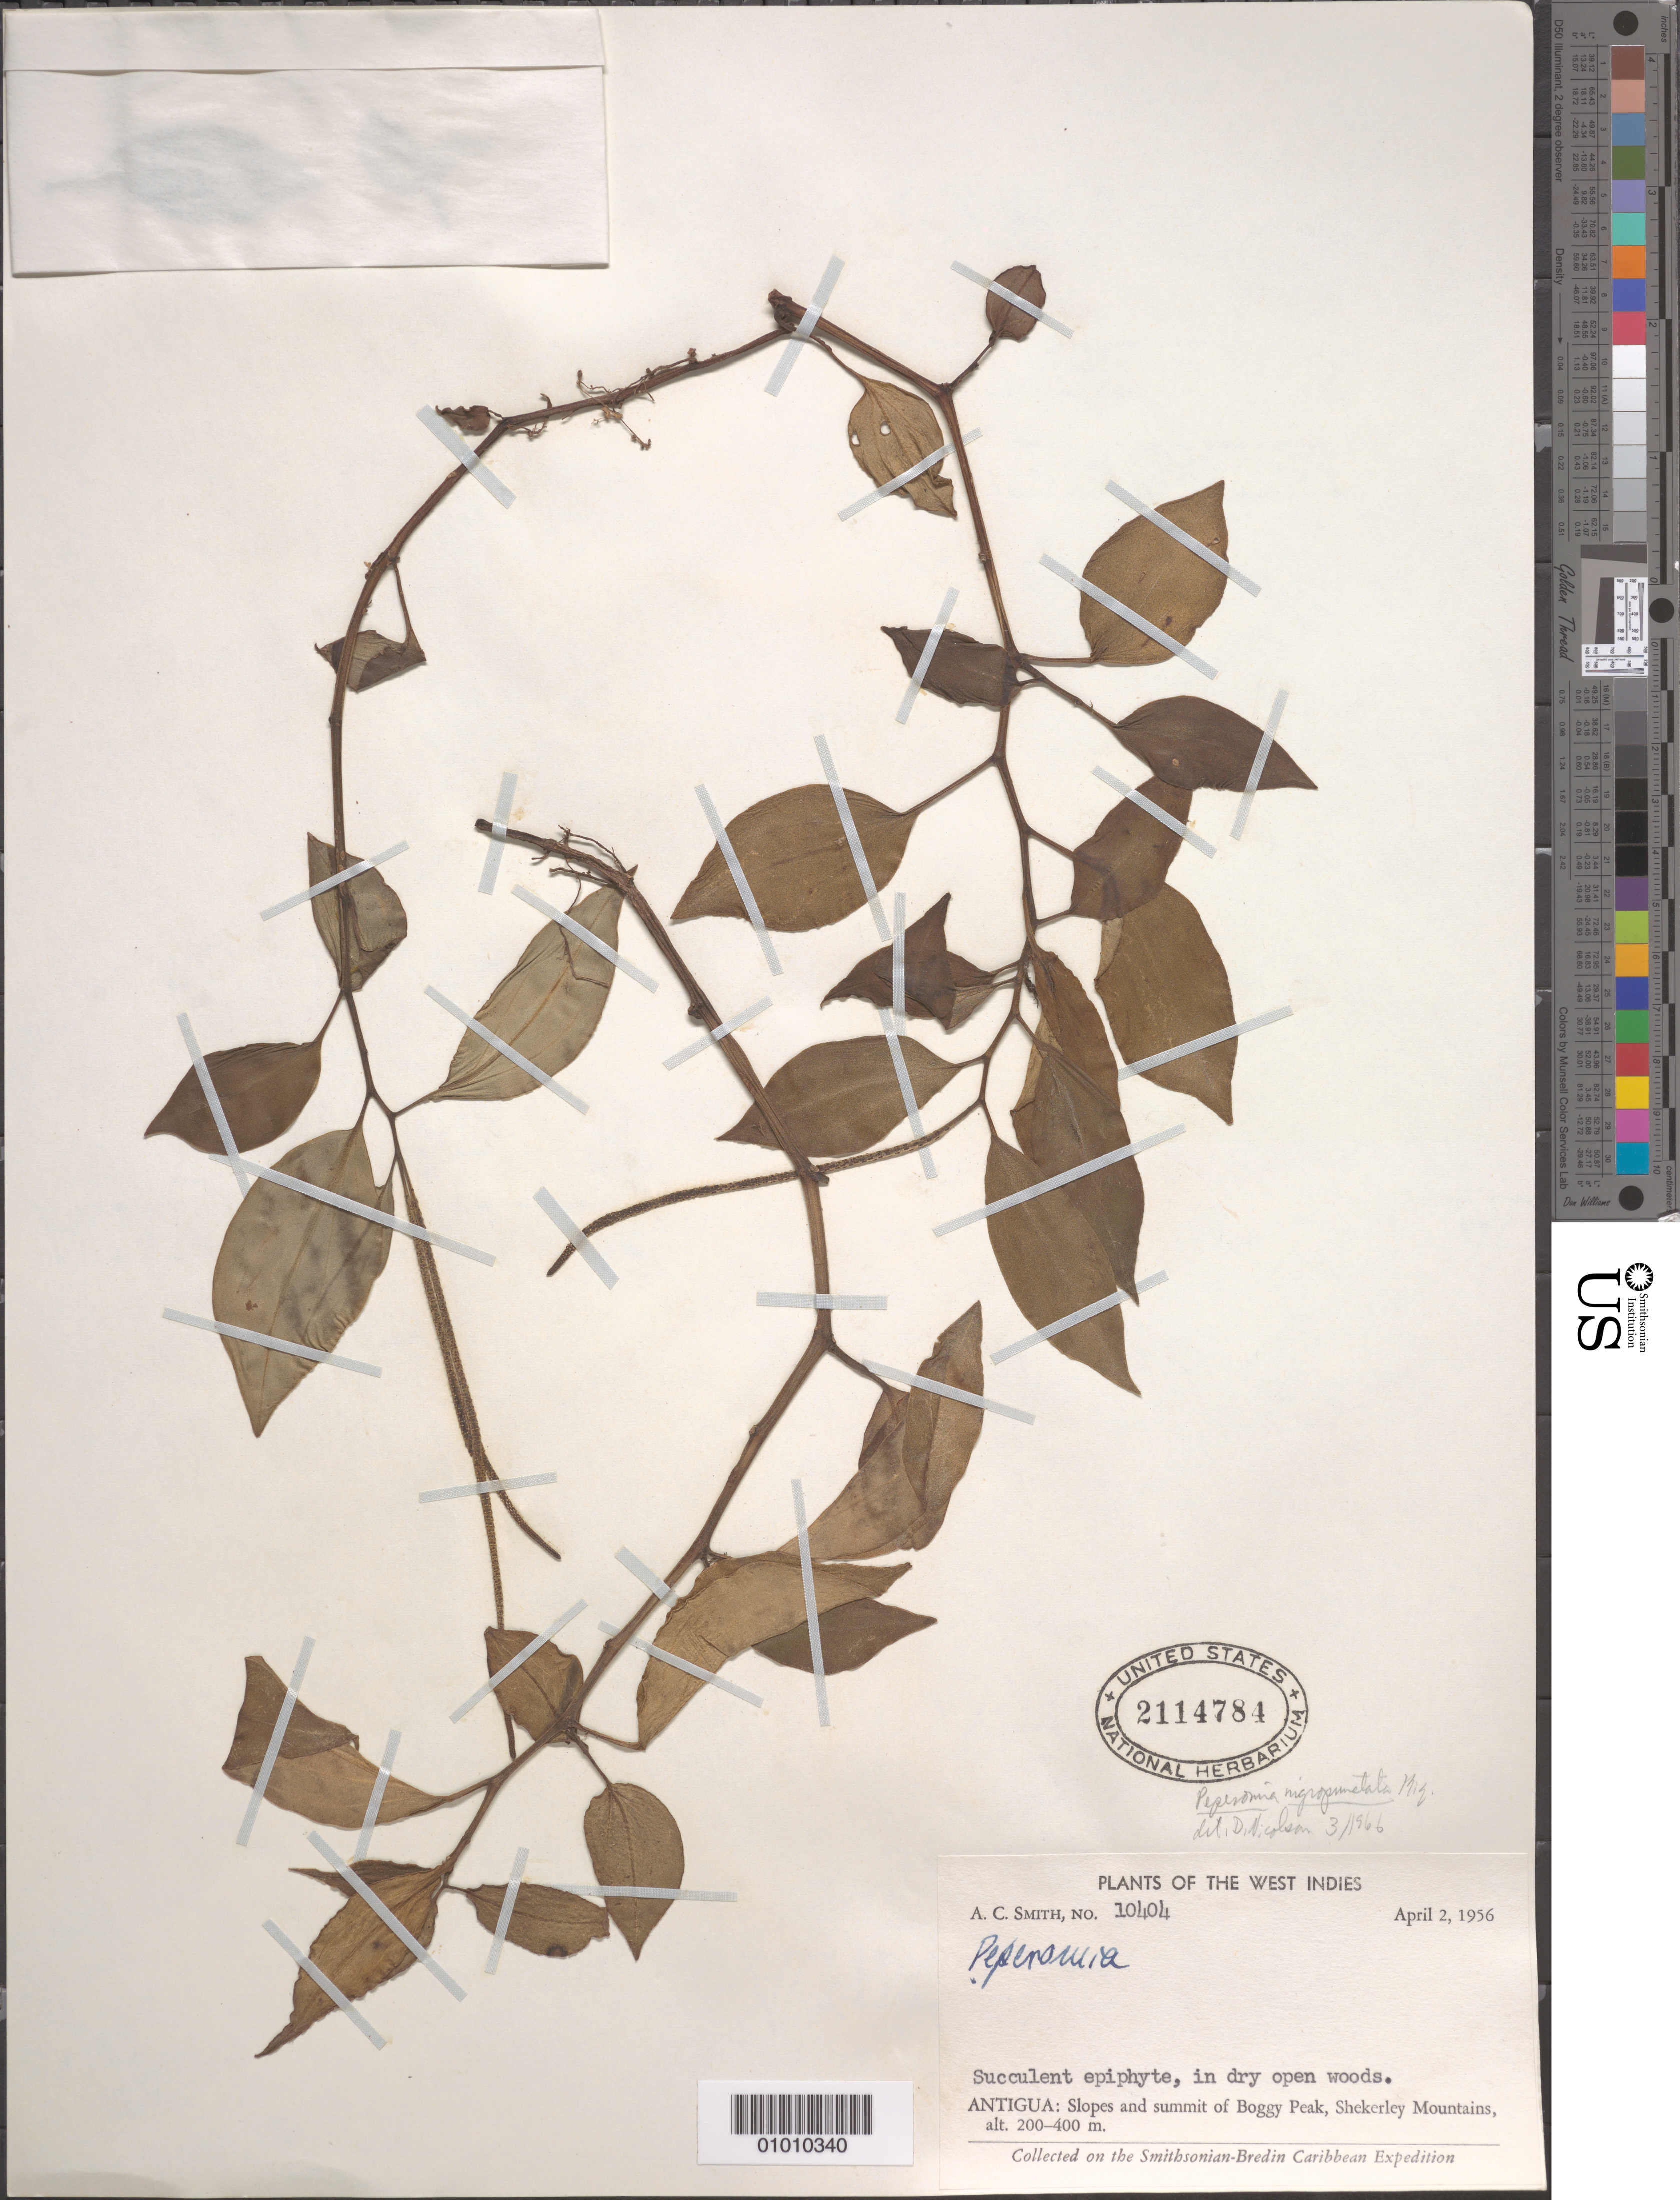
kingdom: Plantae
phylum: Tracheophyta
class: Magnoliopsida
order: Piperales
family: Piperaceae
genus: Peperomia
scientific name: Peperomia nigropunctata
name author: Miq.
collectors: A. C. Smith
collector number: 10404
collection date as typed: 02 Apr 1956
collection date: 1956-04-02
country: Antigua and Barbuda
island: Antigua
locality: Slopes and summit of Boggy Peak, Shekerley Mountains. In dry open woods.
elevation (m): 200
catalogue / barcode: US 2114784